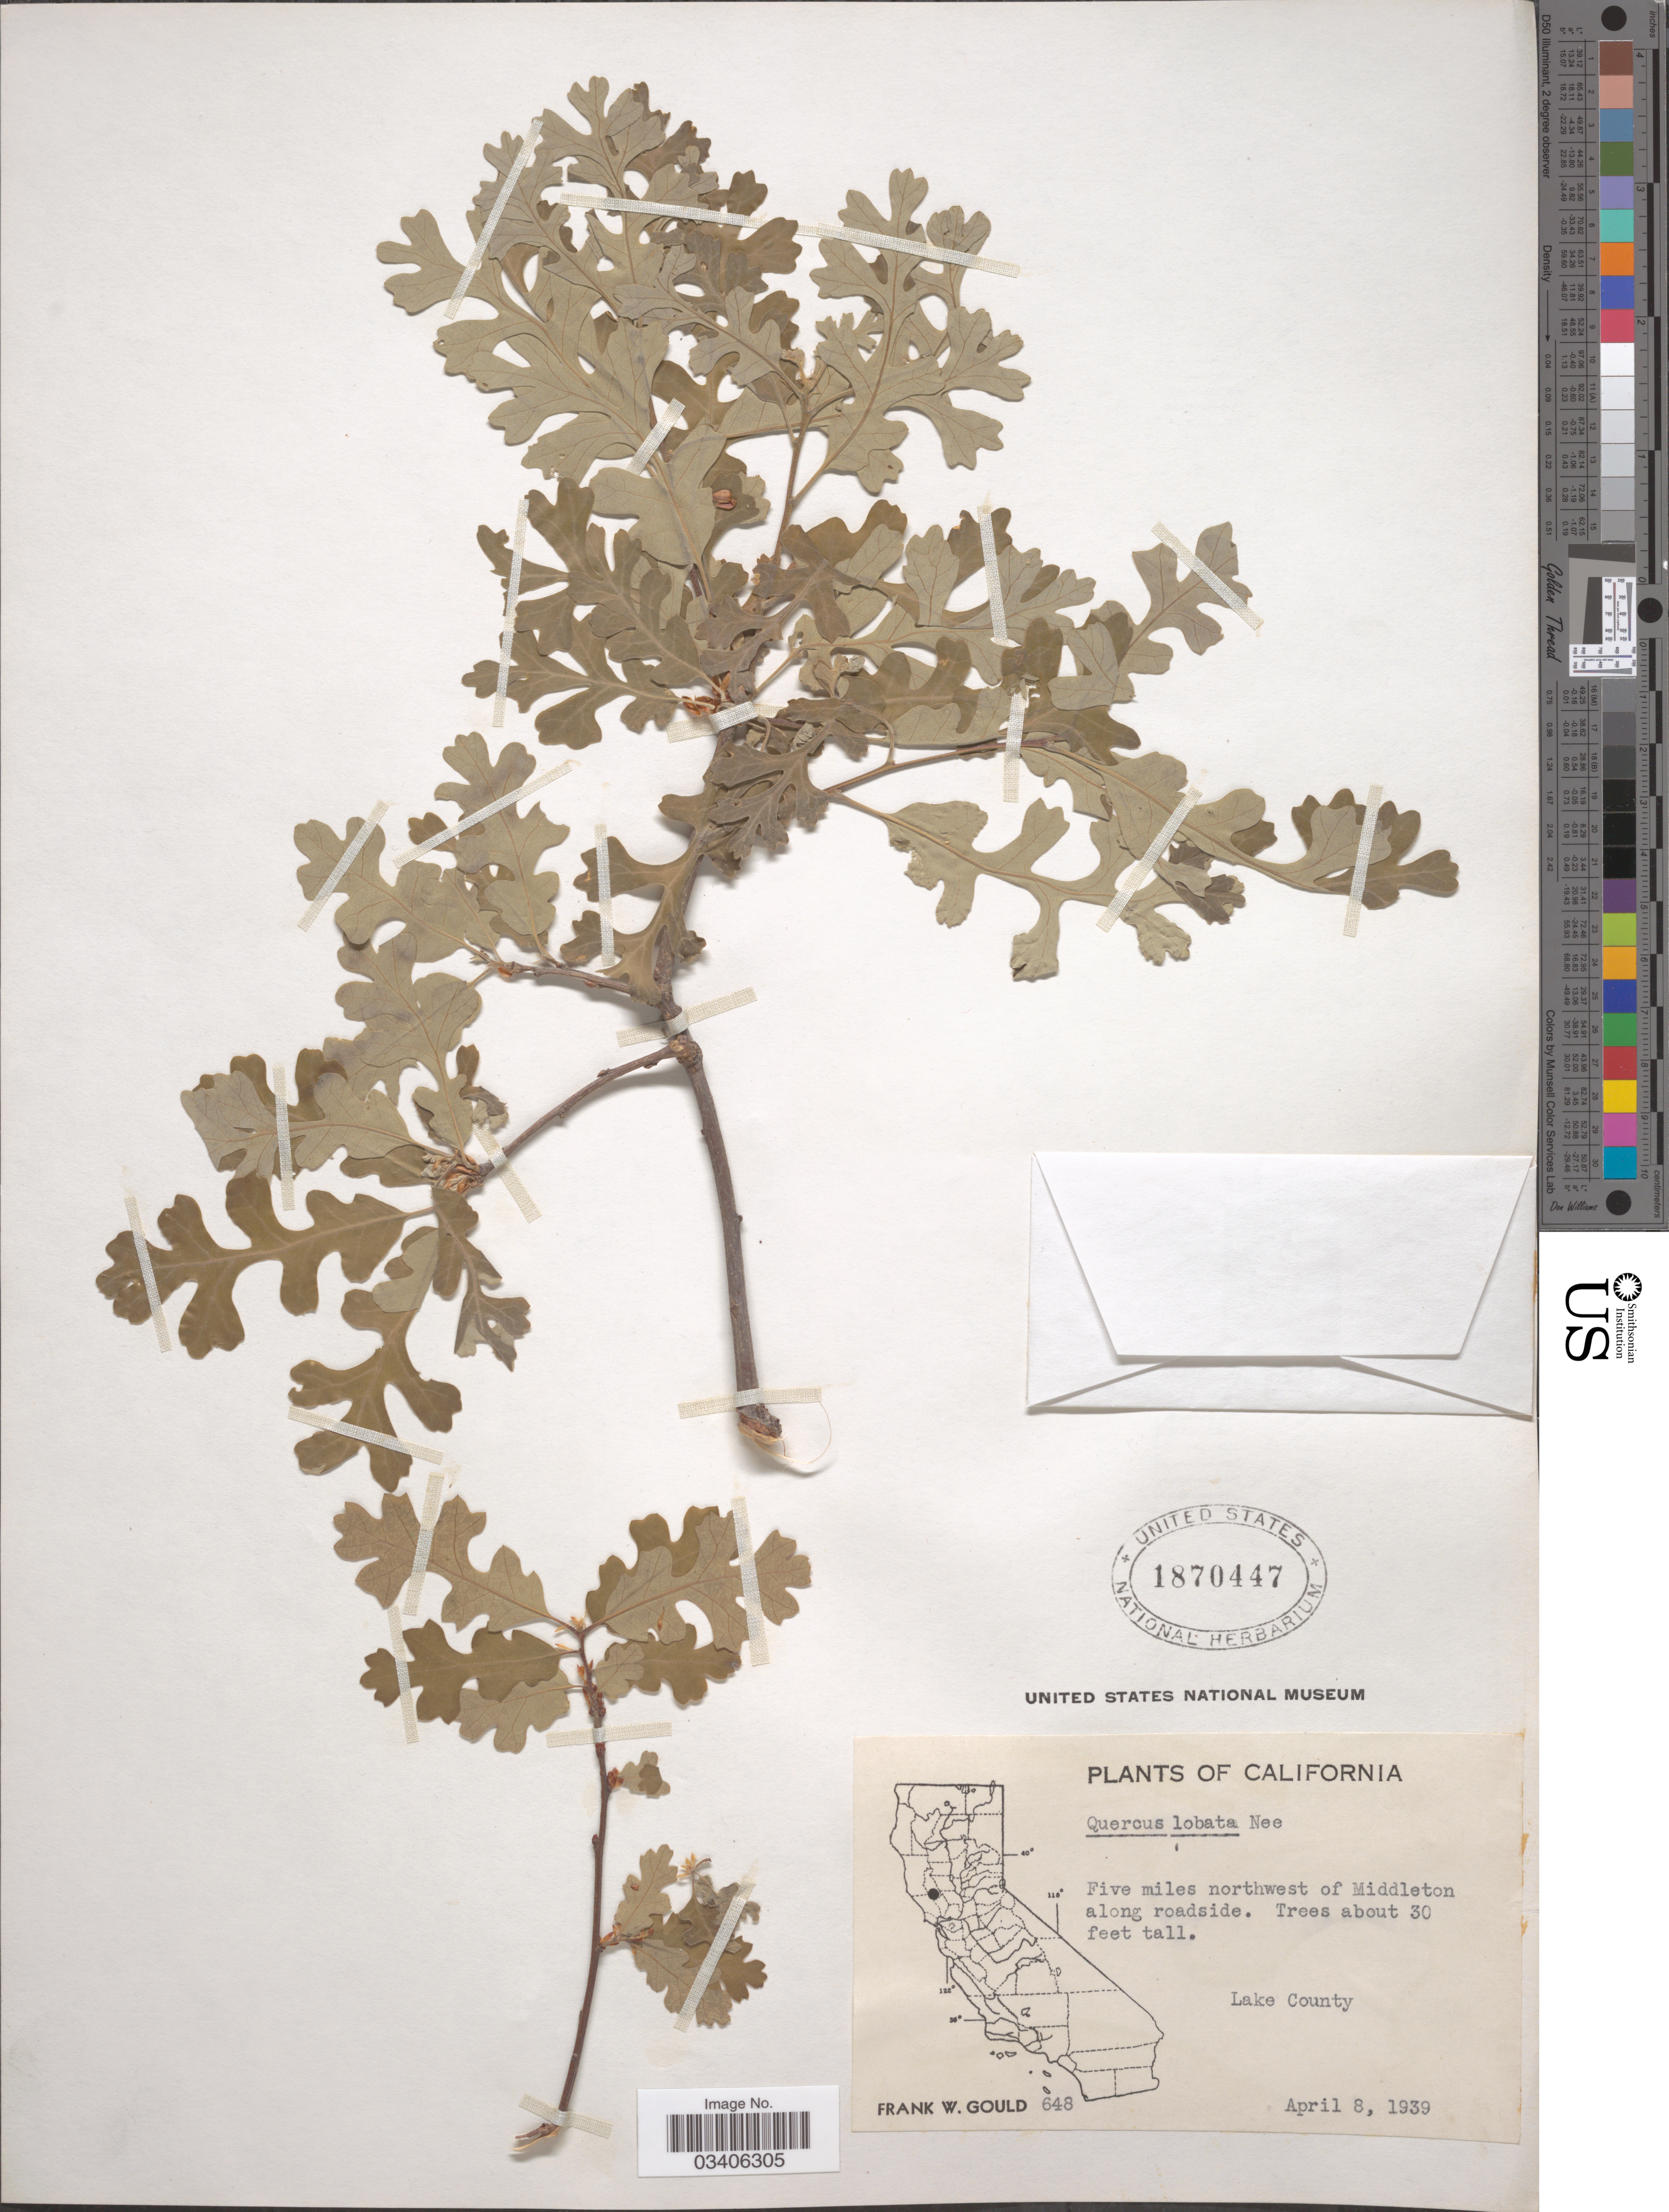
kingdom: Plantae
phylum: Tracheophyta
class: Magnoliopsida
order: Fagales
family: Fagaceae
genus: Quercus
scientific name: Quercus lobata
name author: Née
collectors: F. W. Gould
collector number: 648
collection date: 1939-04-08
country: United States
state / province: California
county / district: Lake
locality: Five miles northwest of Middleton along roadside. Lake County.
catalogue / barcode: US 1870447